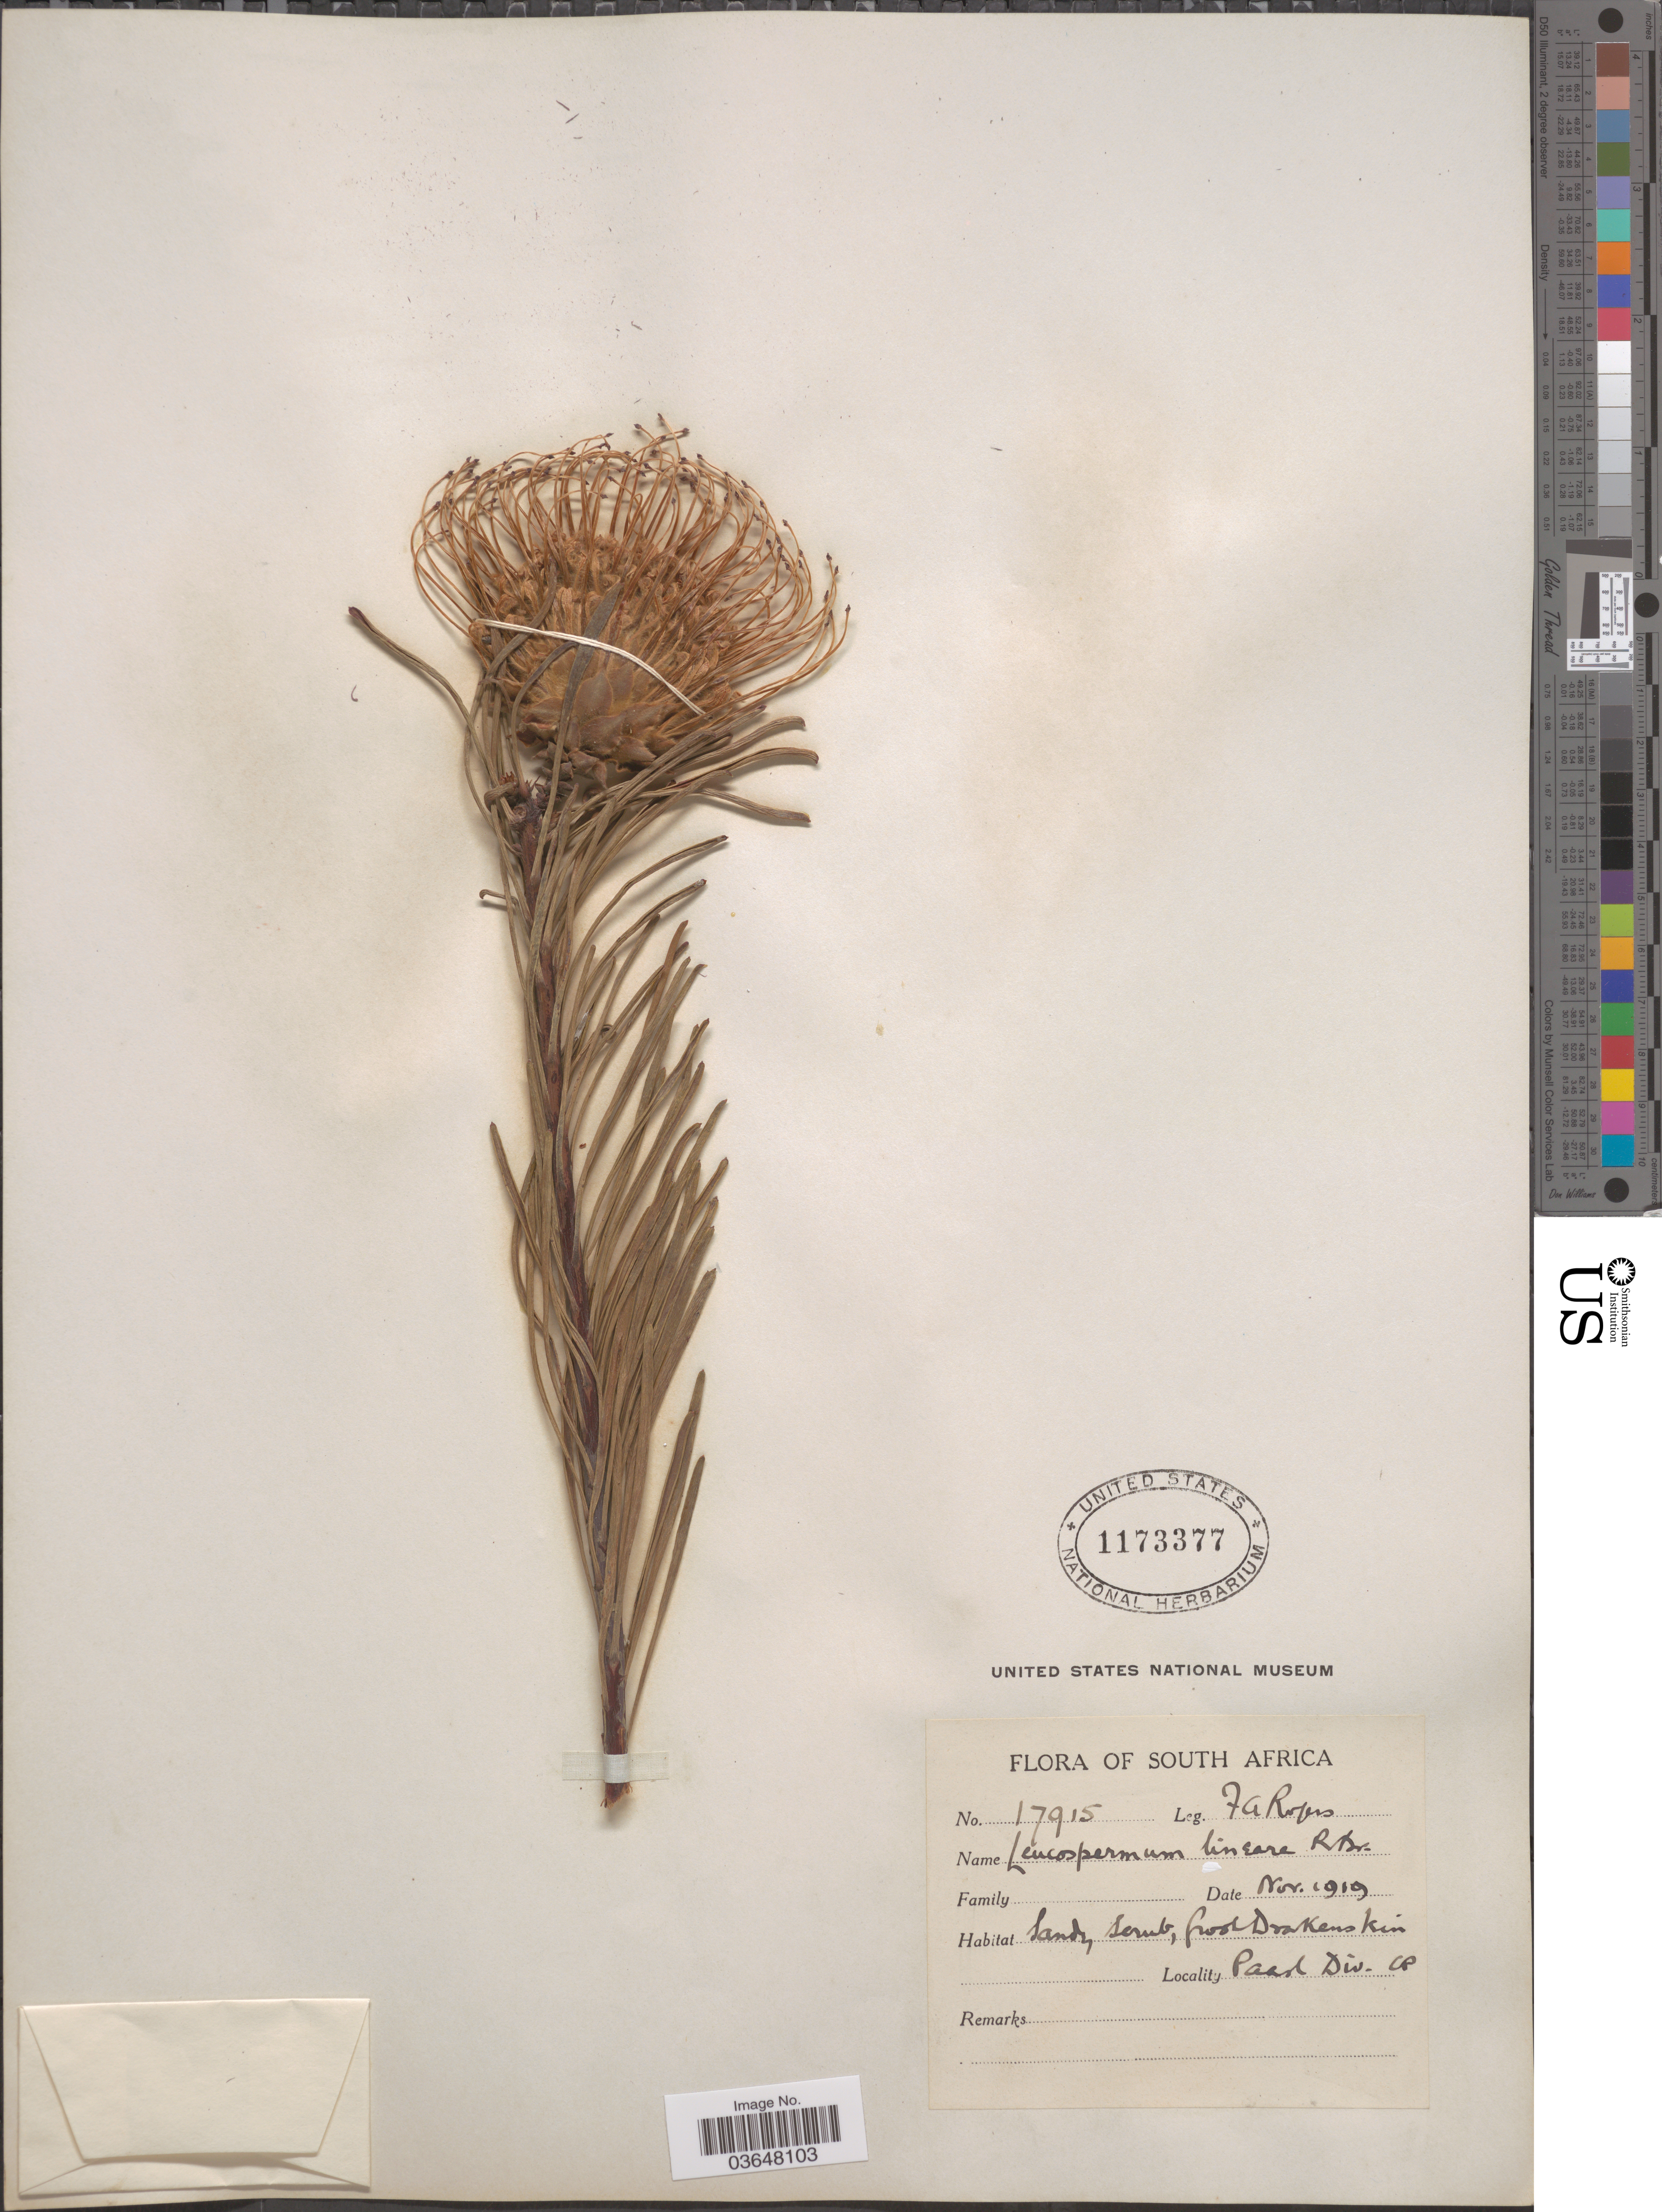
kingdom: Plantae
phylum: Tracheophyta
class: Magnoliopsida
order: Proteales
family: Proteaceae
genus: Leucospermum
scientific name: Leucospermum lineare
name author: R. Br.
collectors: F. A. Rogers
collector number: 17915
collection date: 1919-11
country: South Africa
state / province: Western Cape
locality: GrootDrakens Kin. Paarl Div.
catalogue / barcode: US 1173377